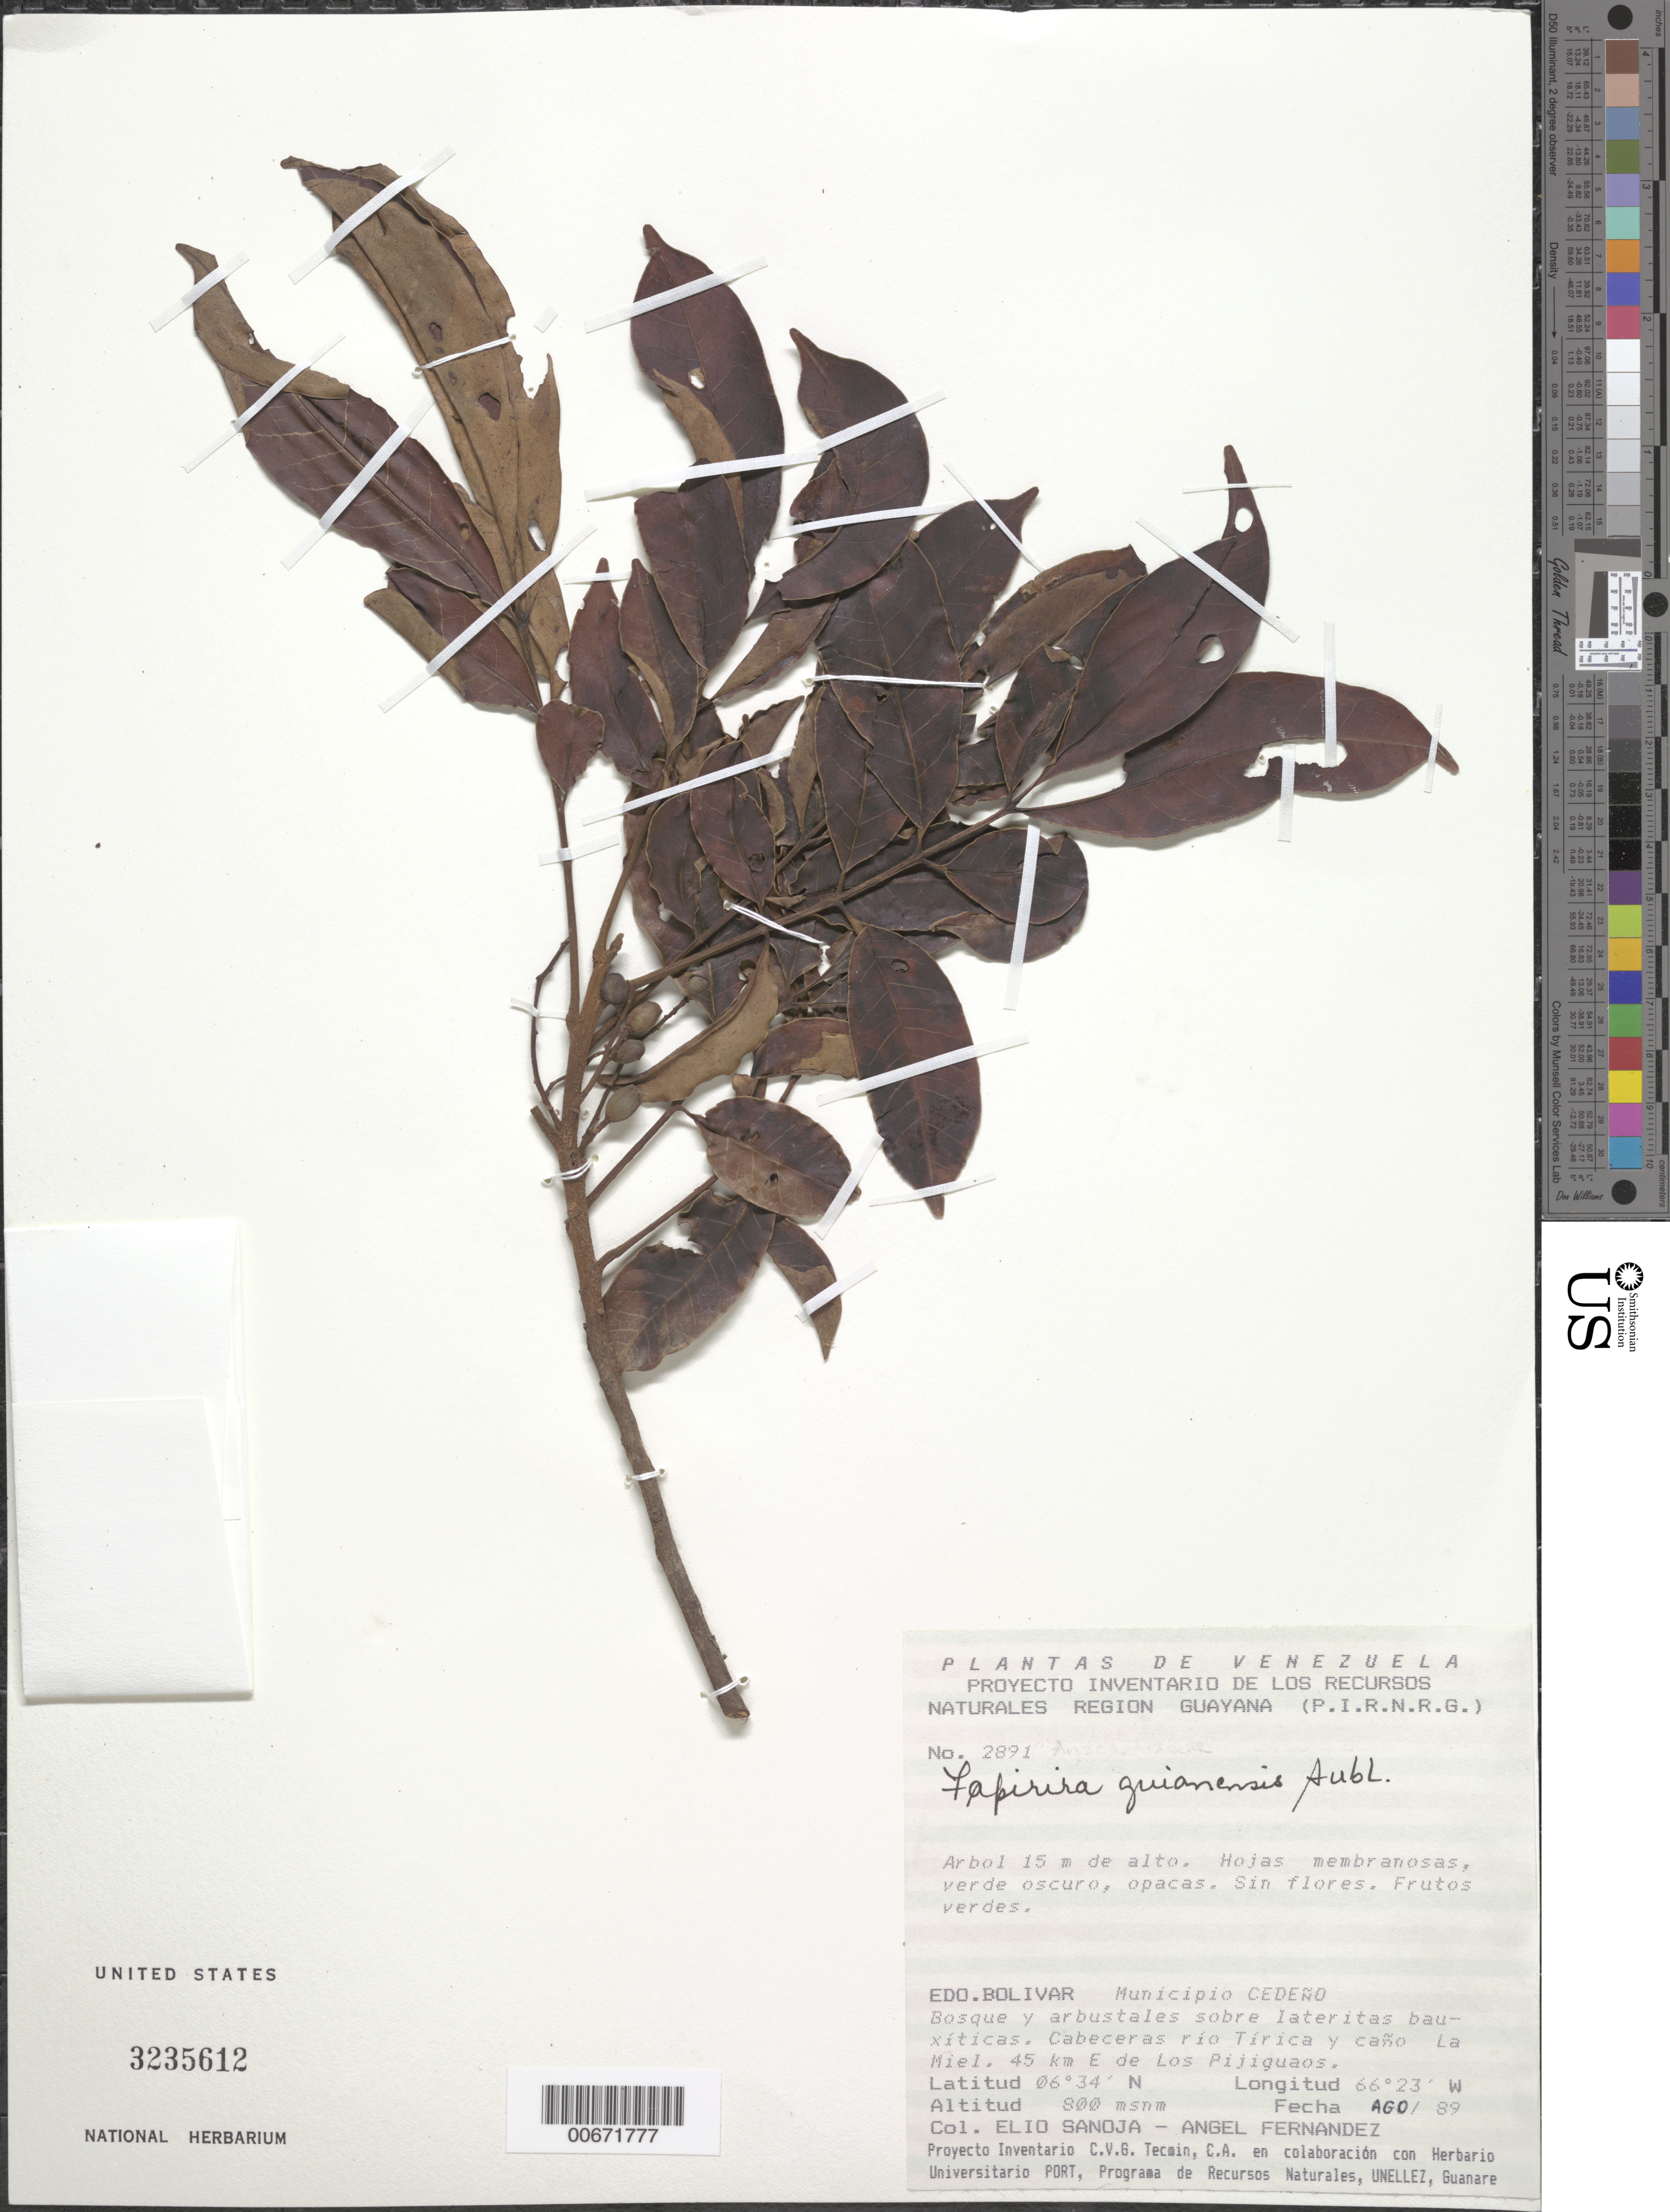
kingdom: Plantae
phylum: Tracheophyta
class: Magnoliopsida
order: Sapindales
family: Anacardiaceae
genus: Tapirira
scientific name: Tapirira guianensis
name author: Aubl.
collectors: E. Sanoja & A. Fernandez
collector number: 2891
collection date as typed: Aug-89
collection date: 1989-08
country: Venezuela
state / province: Bolívar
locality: Mun. Cedeño, upper end of río Tirica and La Miel channel, 45 km E of Los Pijiguaos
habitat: Forest and shrubs on laterite, bauxite;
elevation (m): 800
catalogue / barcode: US 3235612